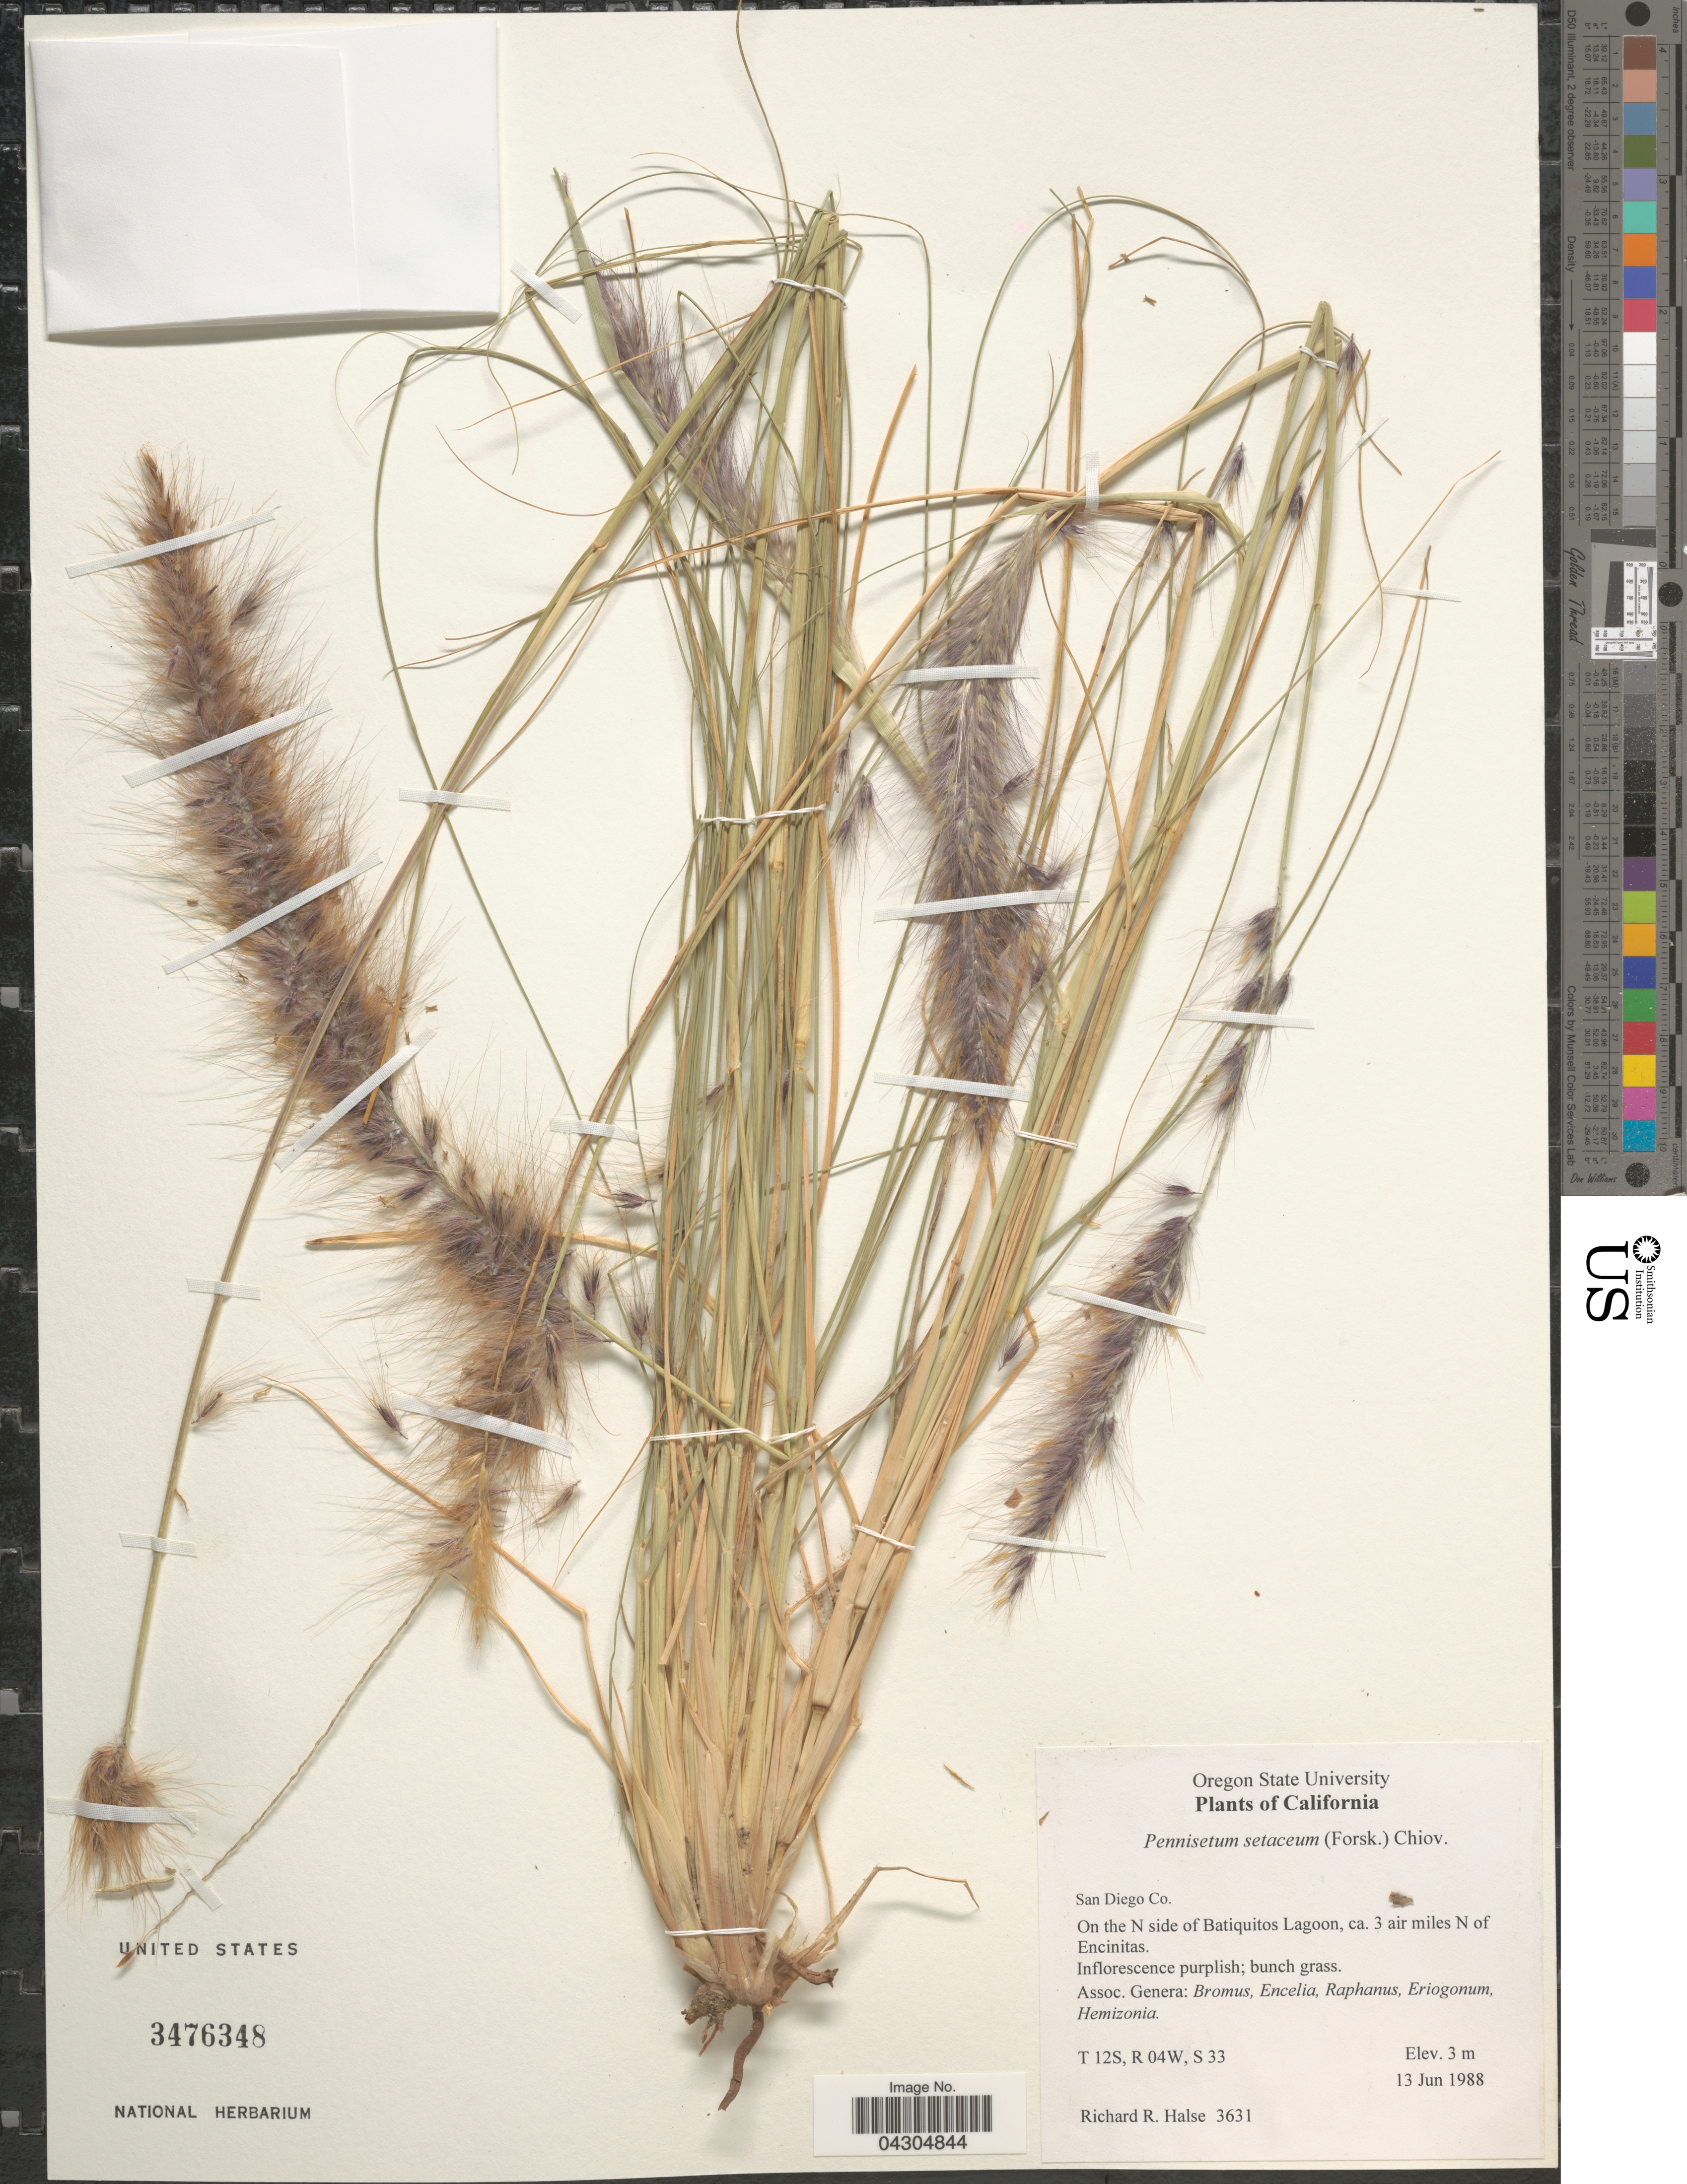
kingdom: Plantae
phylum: Tracheophyta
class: Liliopsida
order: Poales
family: Poaceae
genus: Cenchrus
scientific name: Cenchrus setaceus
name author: (Forssk.) Morrone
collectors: R. Halse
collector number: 3631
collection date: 1988-06-13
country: United States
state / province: California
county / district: San Diego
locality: San Diego Co. On the N side of Batiquitos Lagoon, ca. 3 air miles N of Encinitas. T 12S, R 04W, S 33.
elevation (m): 3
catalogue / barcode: US 3476348